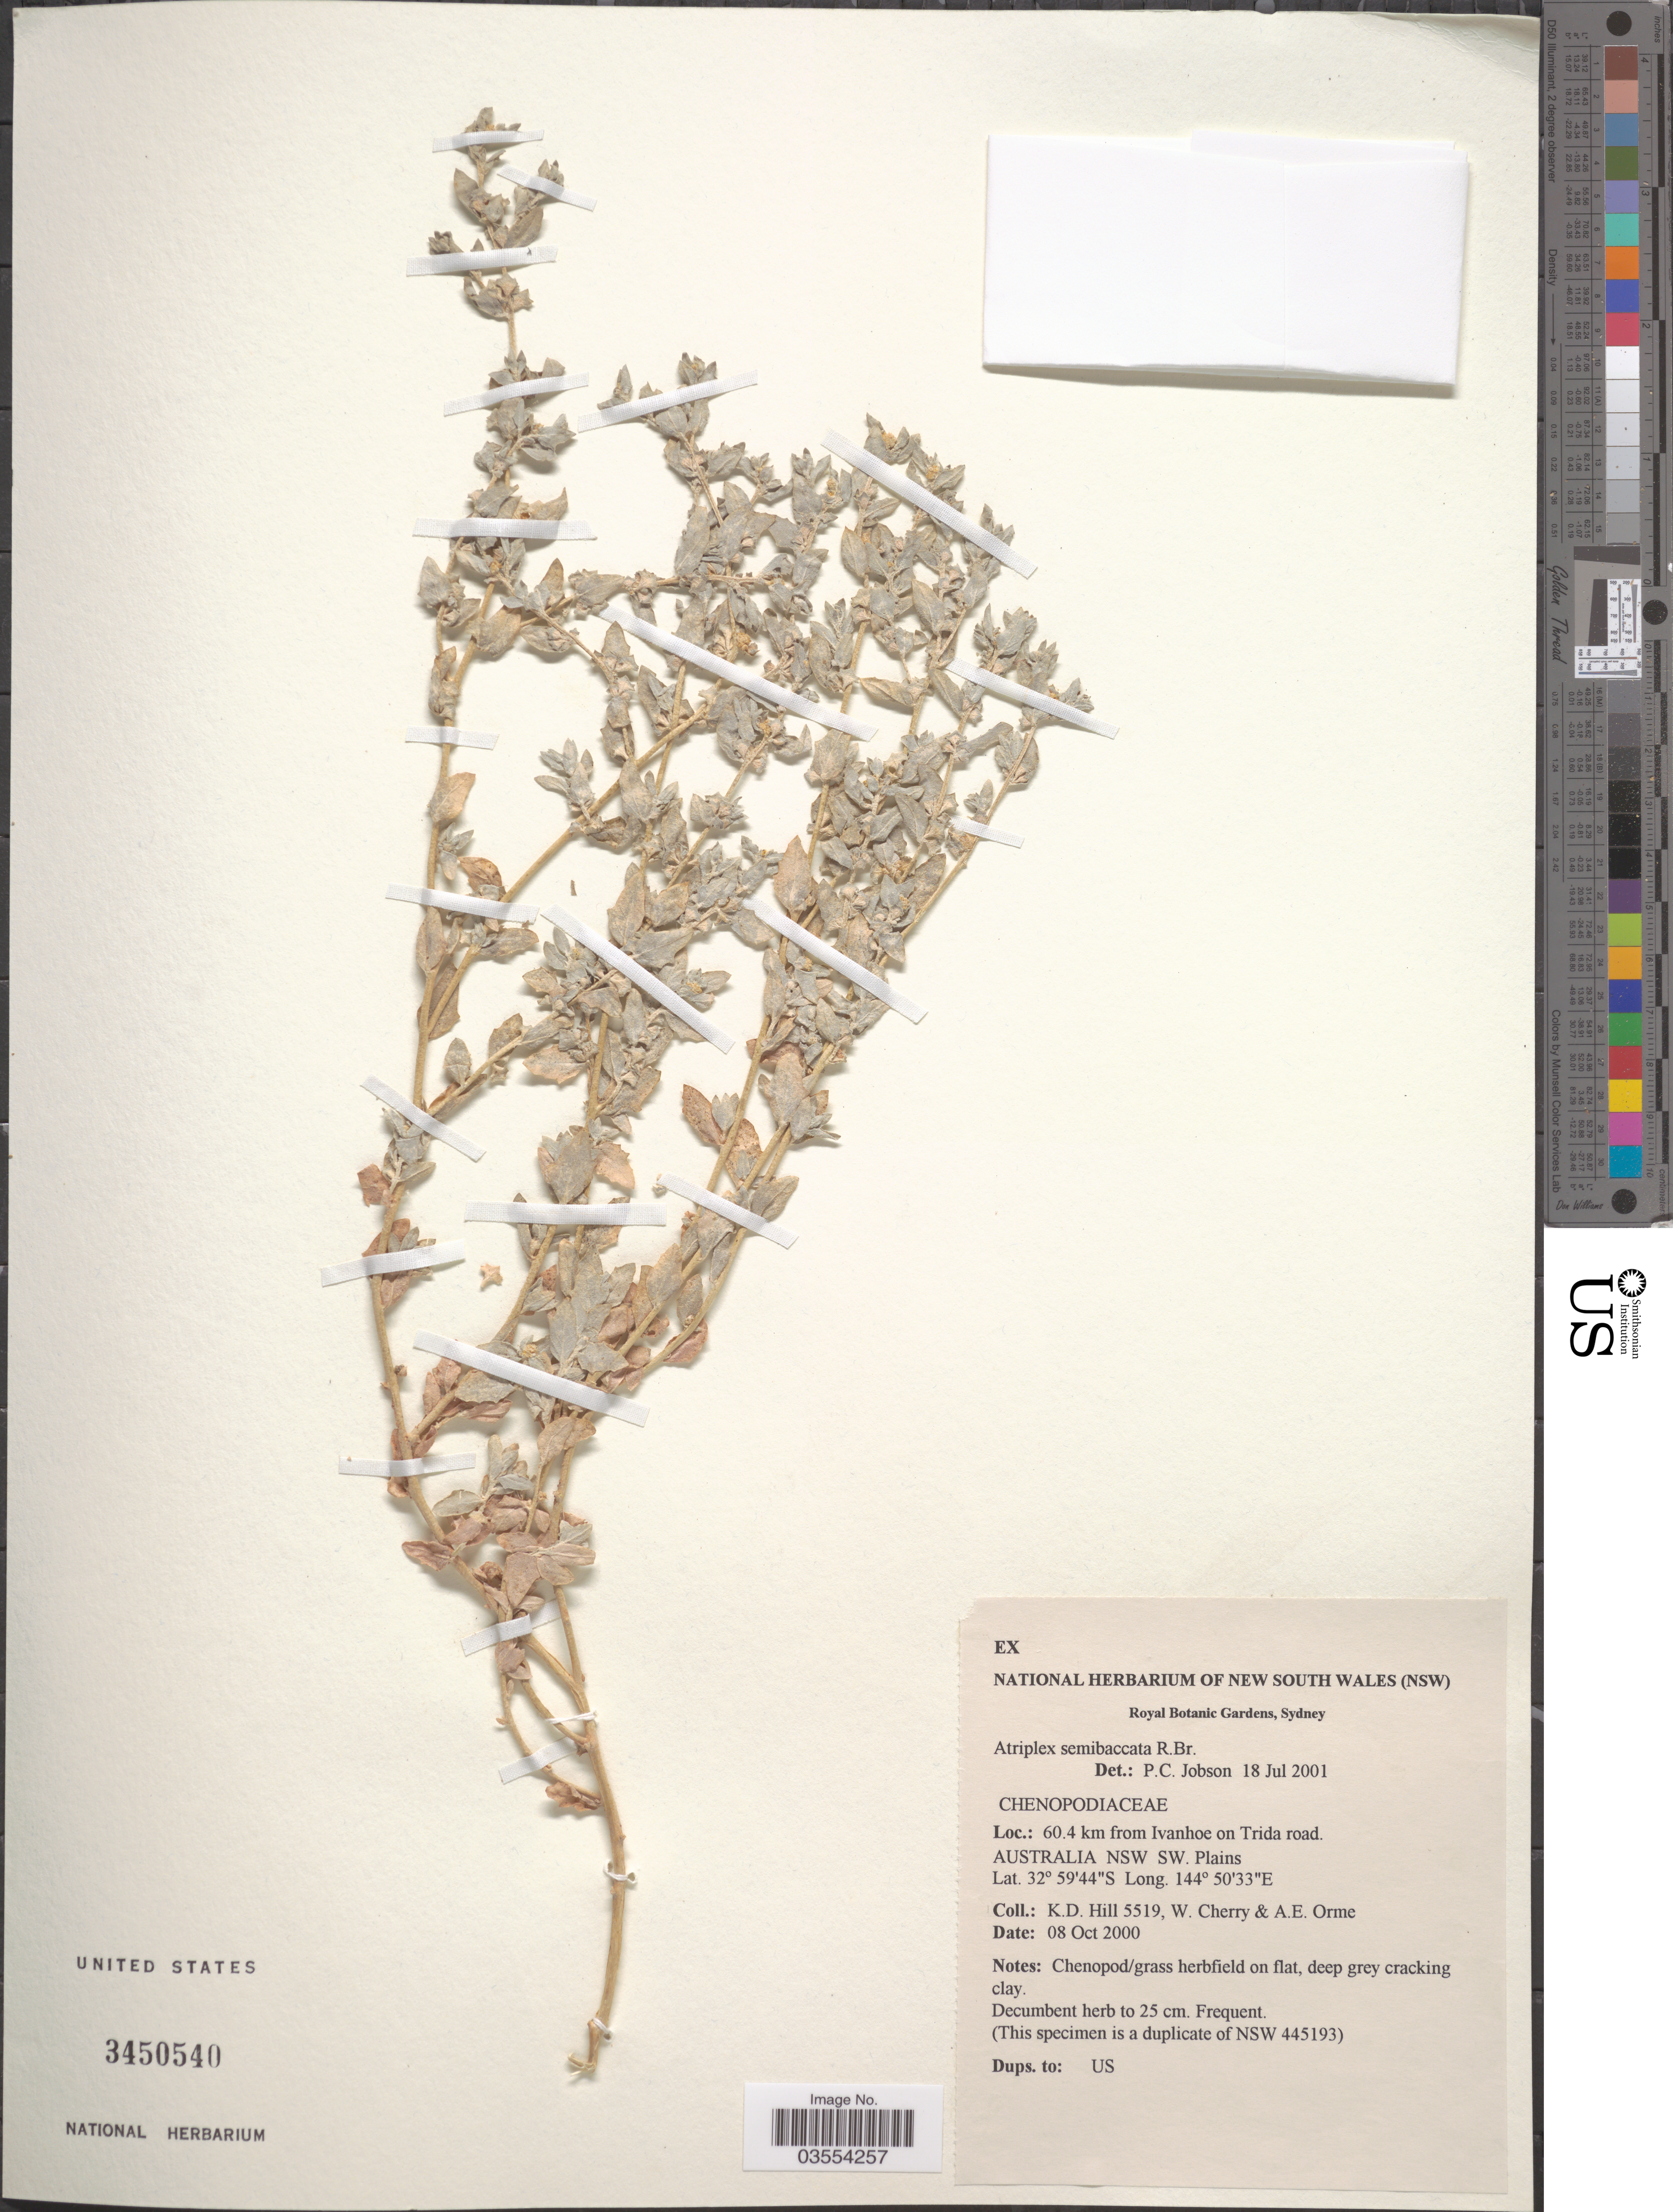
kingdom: Plantae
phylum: Tracheophyta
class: Magnoliopsida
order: Caryophyllales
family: Amaranthaceae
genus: Atriplex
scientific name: Atriplex semibaccata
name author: R. Br.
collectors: K. D. Hill, W. A. Cherry & A. Orme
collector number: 5519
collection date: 2000-10-08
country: Australia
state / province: New South Wales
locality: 60.4 km from Ivanhoe on Trida road. SW. Plains.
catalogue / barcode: US 3450540